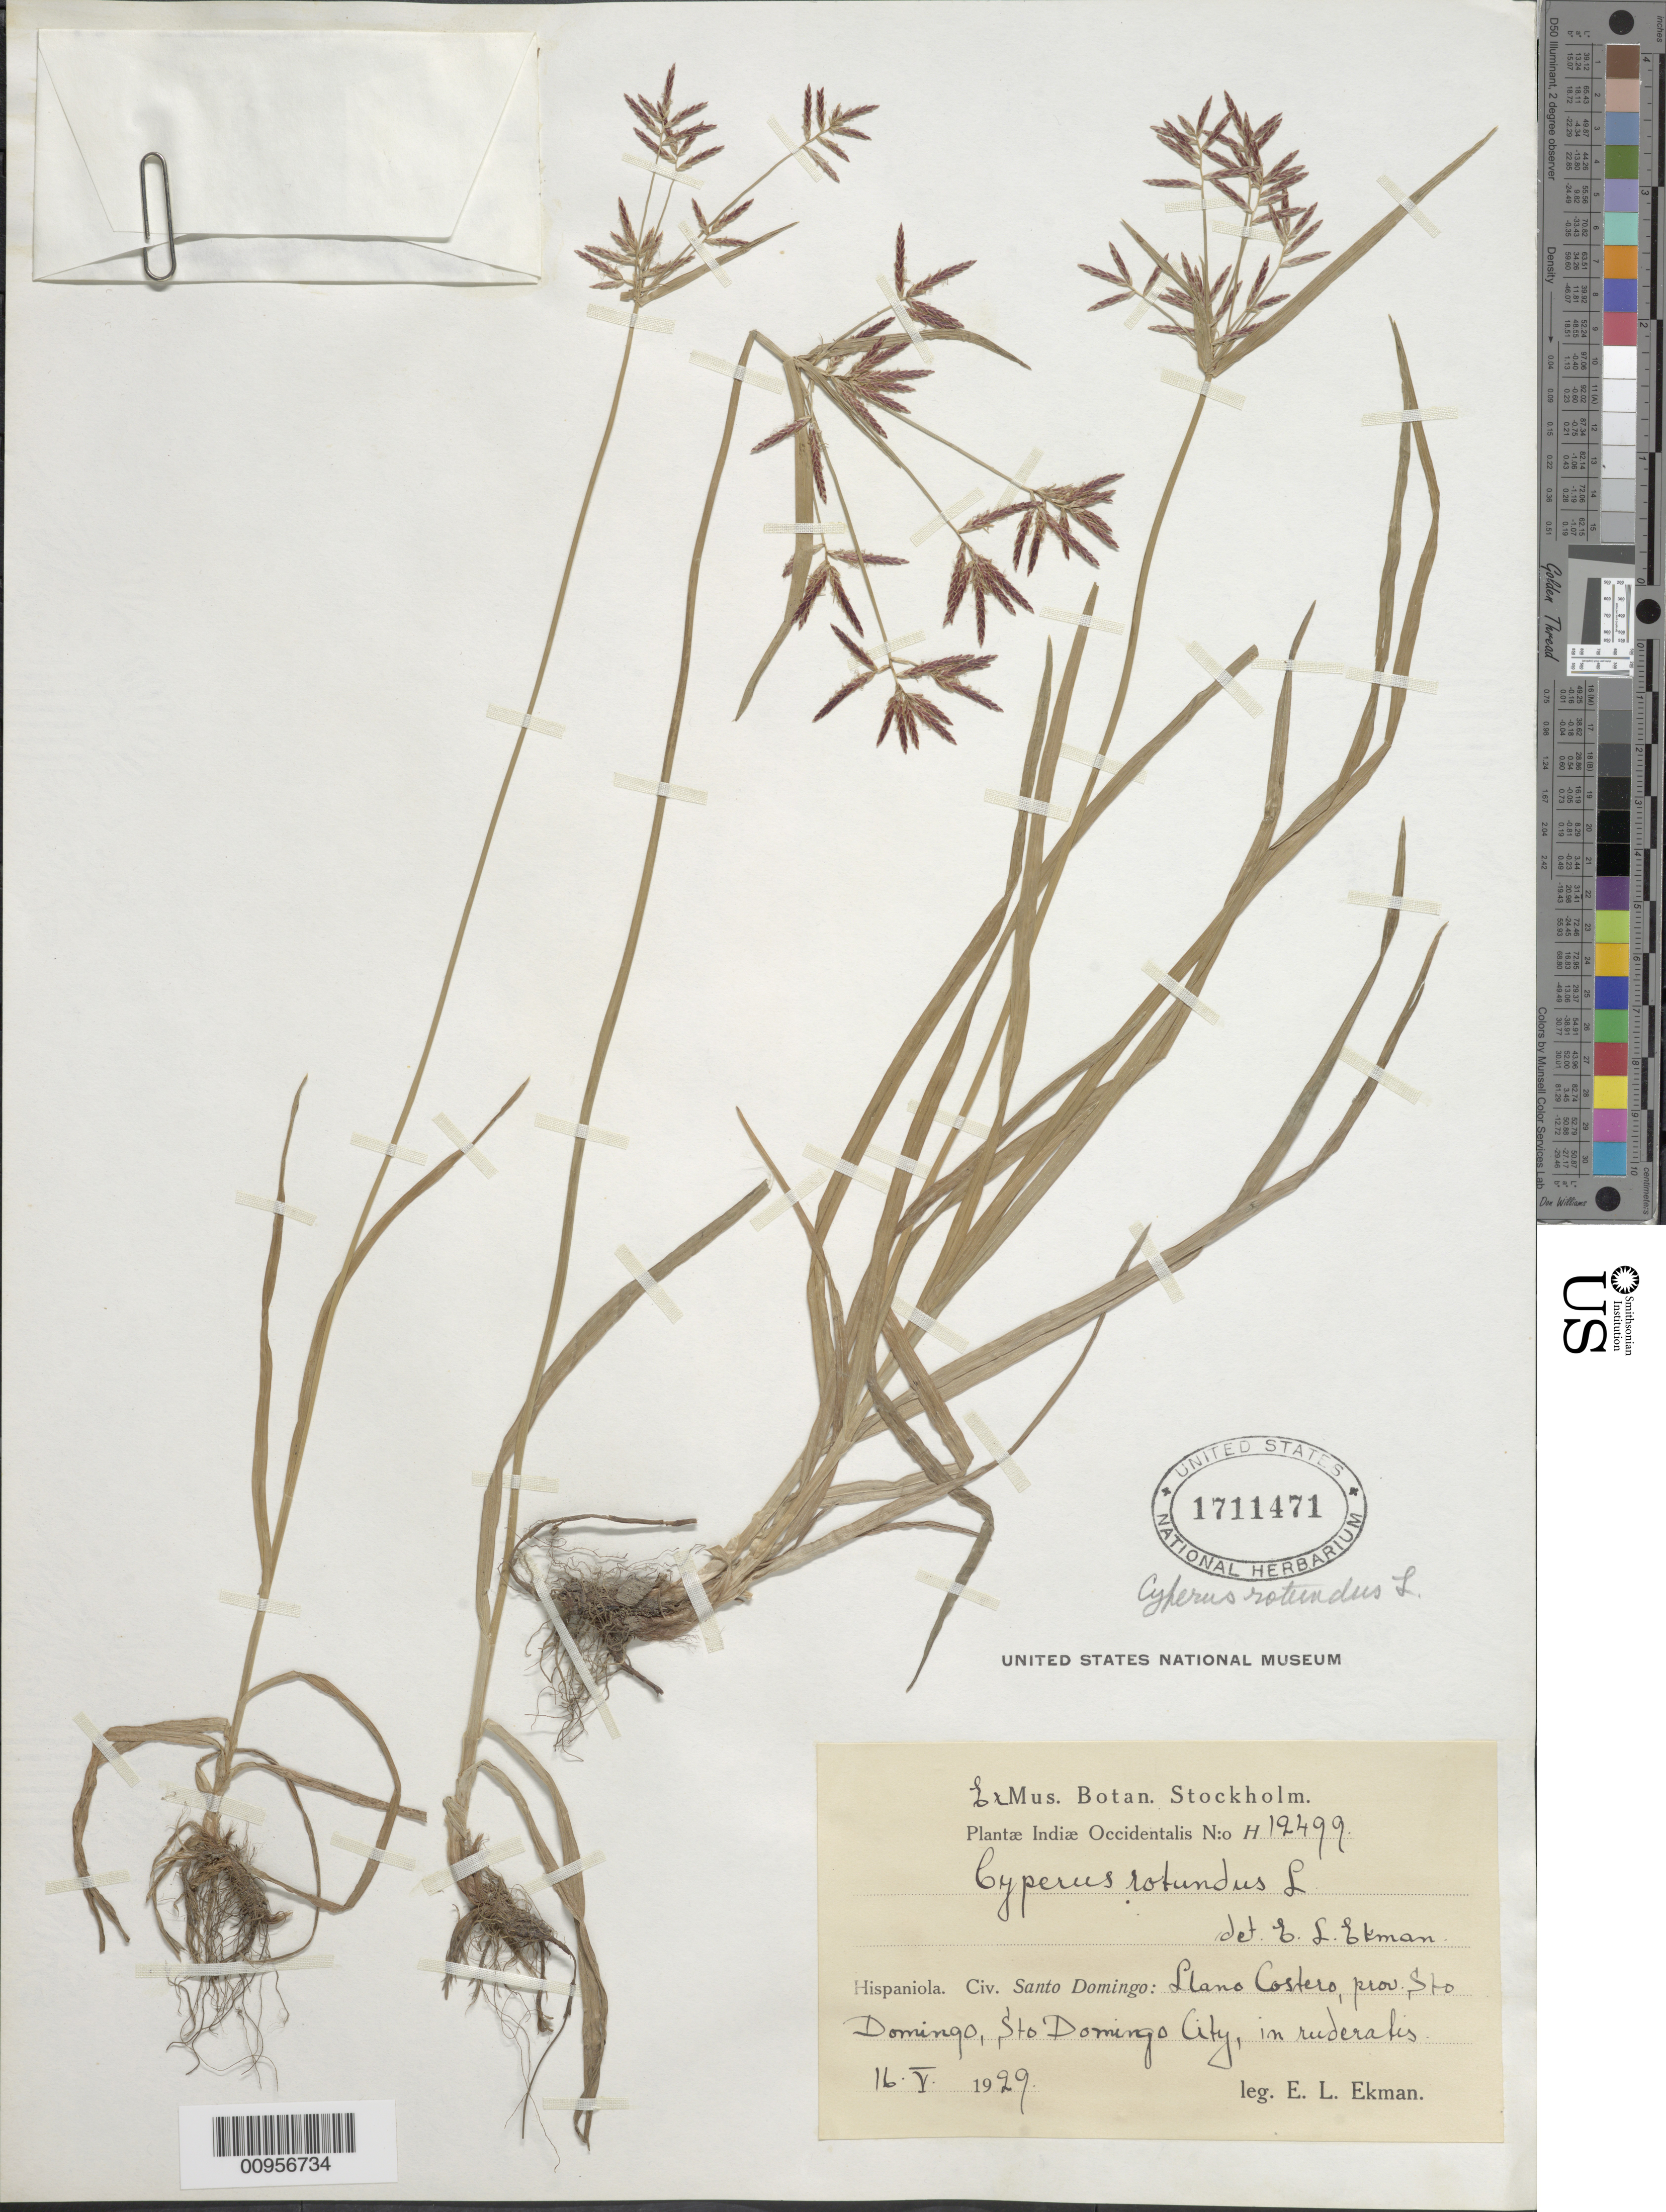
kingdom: Plantae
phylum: Tracheophyta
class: Liliopsida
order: Poales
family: Cyperaceae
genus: Cyperus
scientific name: Cyperus rotundus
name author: L.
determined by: Ekman, E. L.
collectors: E. L. Ekman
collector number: H 12499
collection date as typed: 16 May 1929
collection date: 1929-05-16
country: Dominican Republic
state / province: Santo Domingo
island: Hispaniola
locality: Llano Costero, Santo Domingo City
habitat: In ruderatis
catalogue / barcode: US 1711471